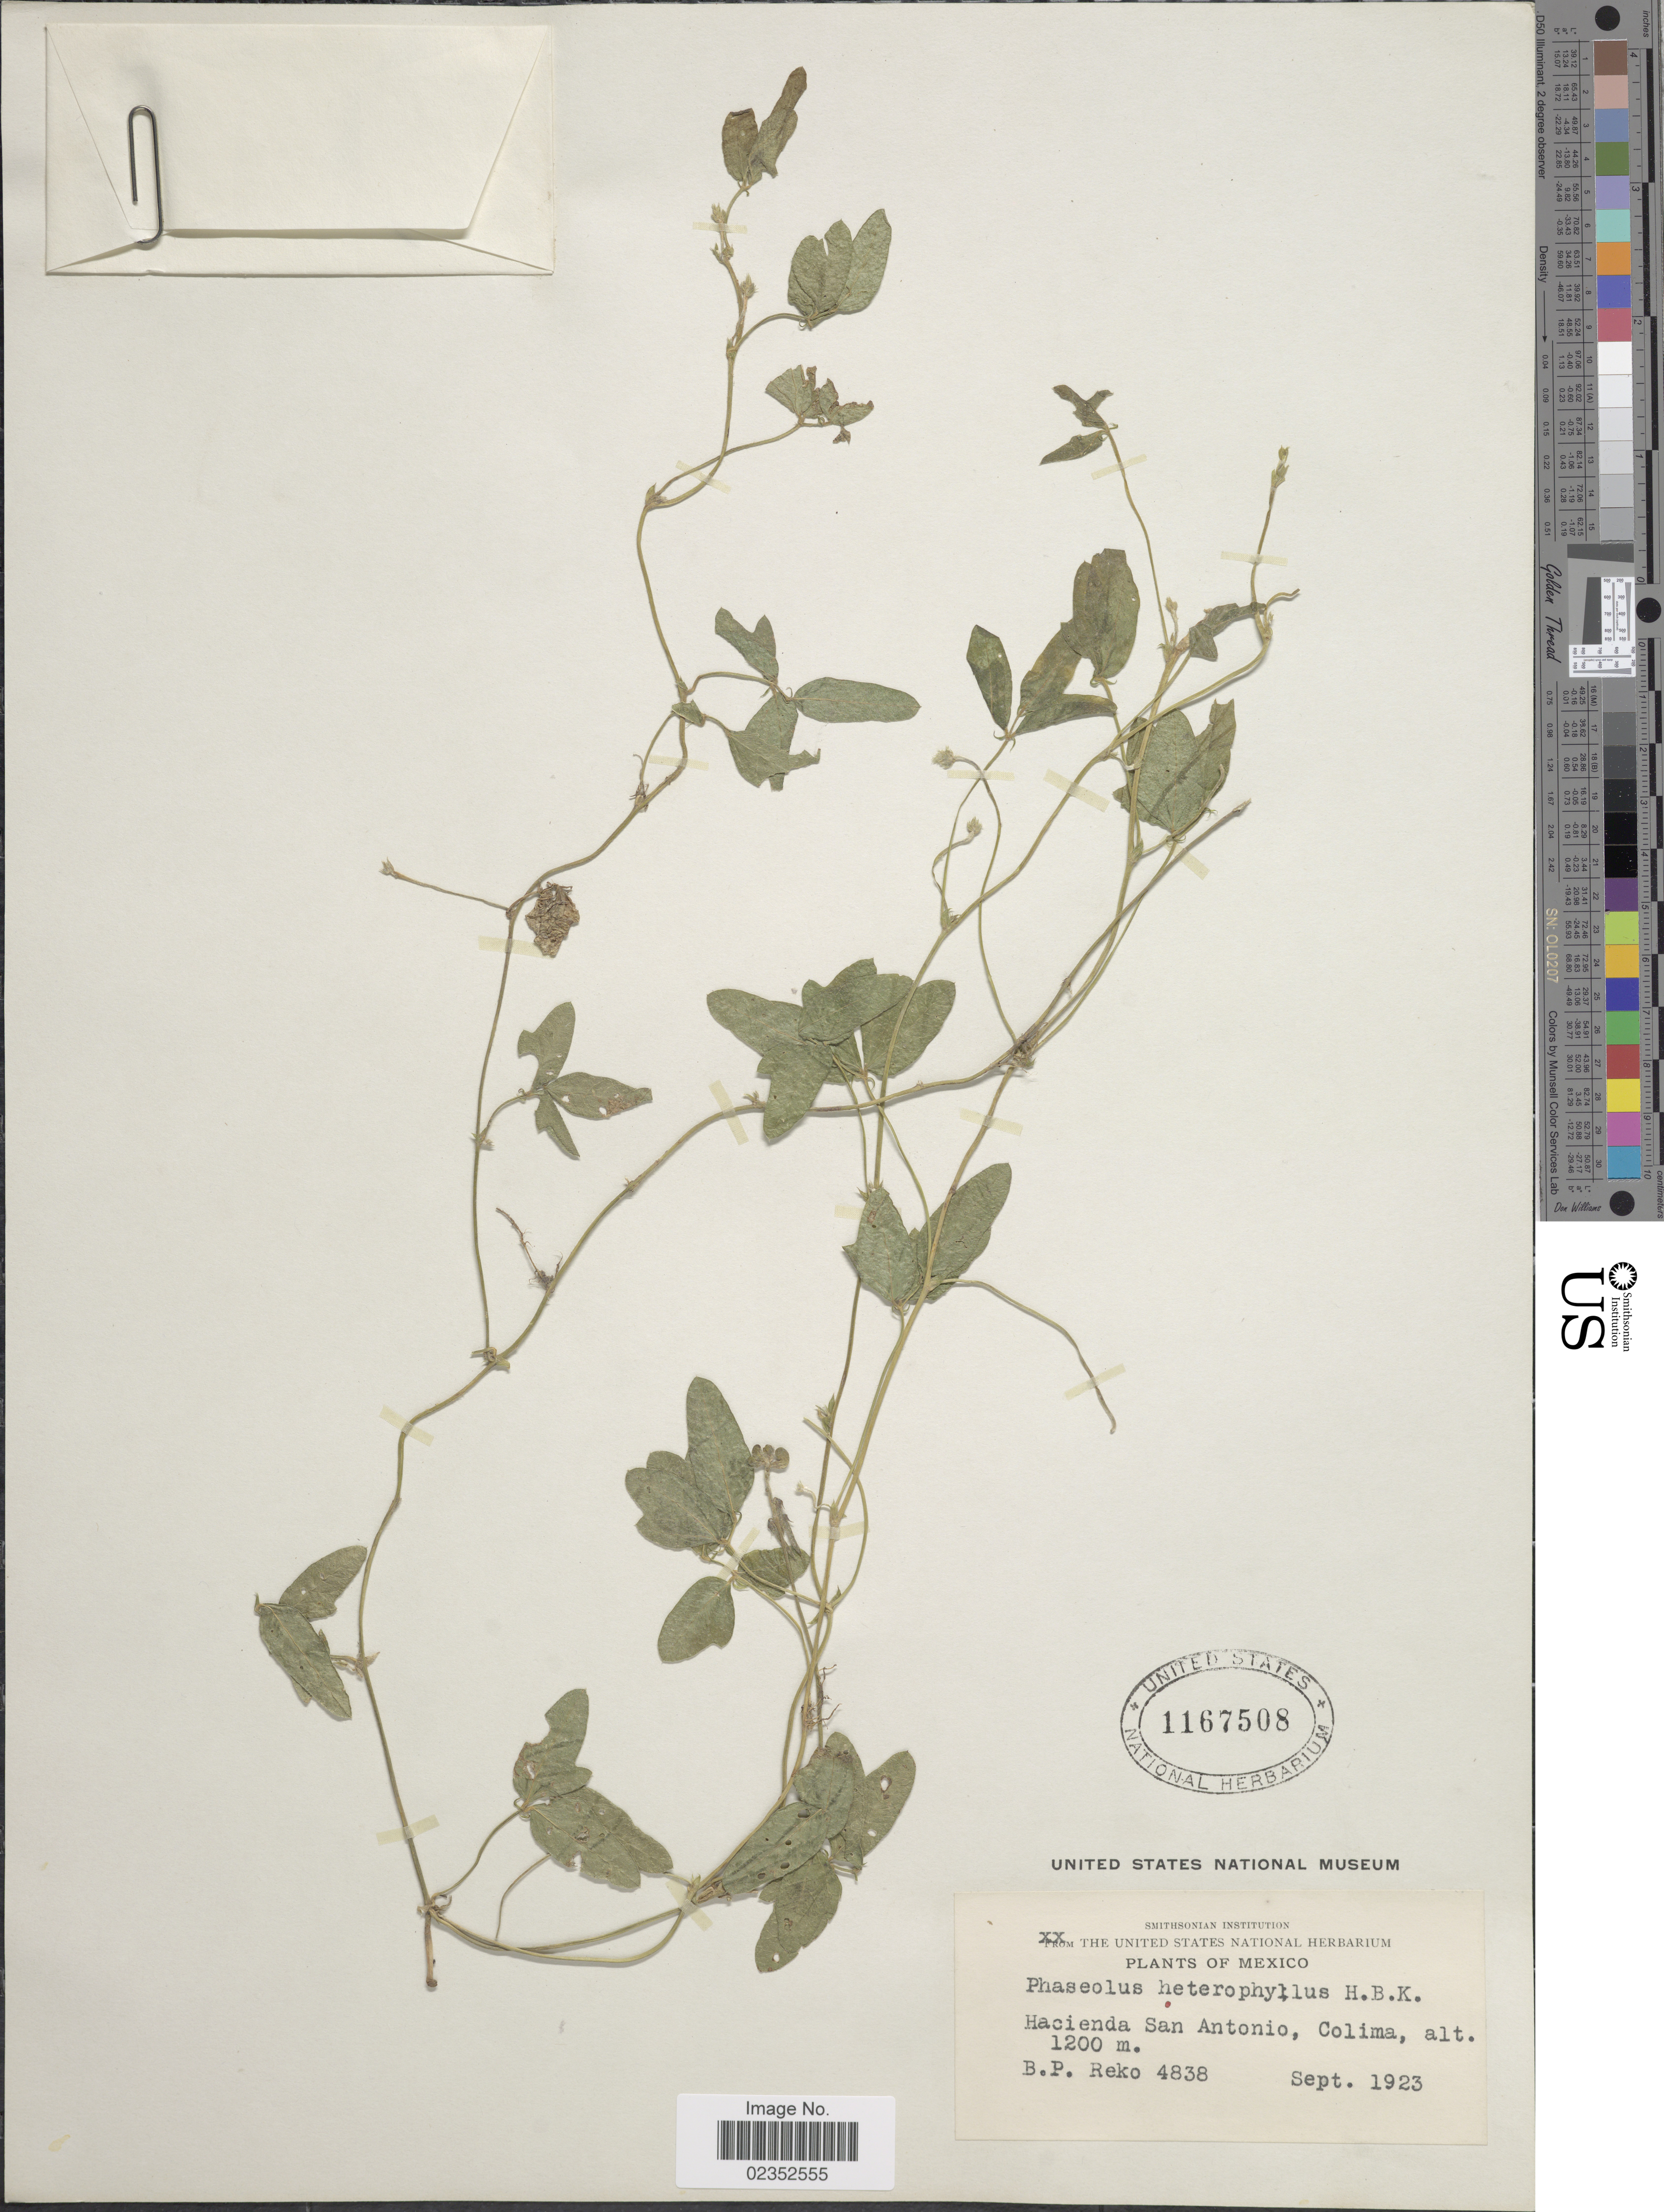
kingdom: Plantae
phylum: Tracheophyta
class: Magnoliopsida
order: Fabales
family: Fabaceae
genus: Macroptilium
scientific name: Macroptilium gibbosifolium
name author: (Ortega) A. Delgado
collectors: B. P. Reko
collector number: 4838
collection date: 1923-09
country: Mexico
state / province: Colima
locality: Hacienda San Antonio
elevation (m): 1200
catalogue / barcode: US 1167508